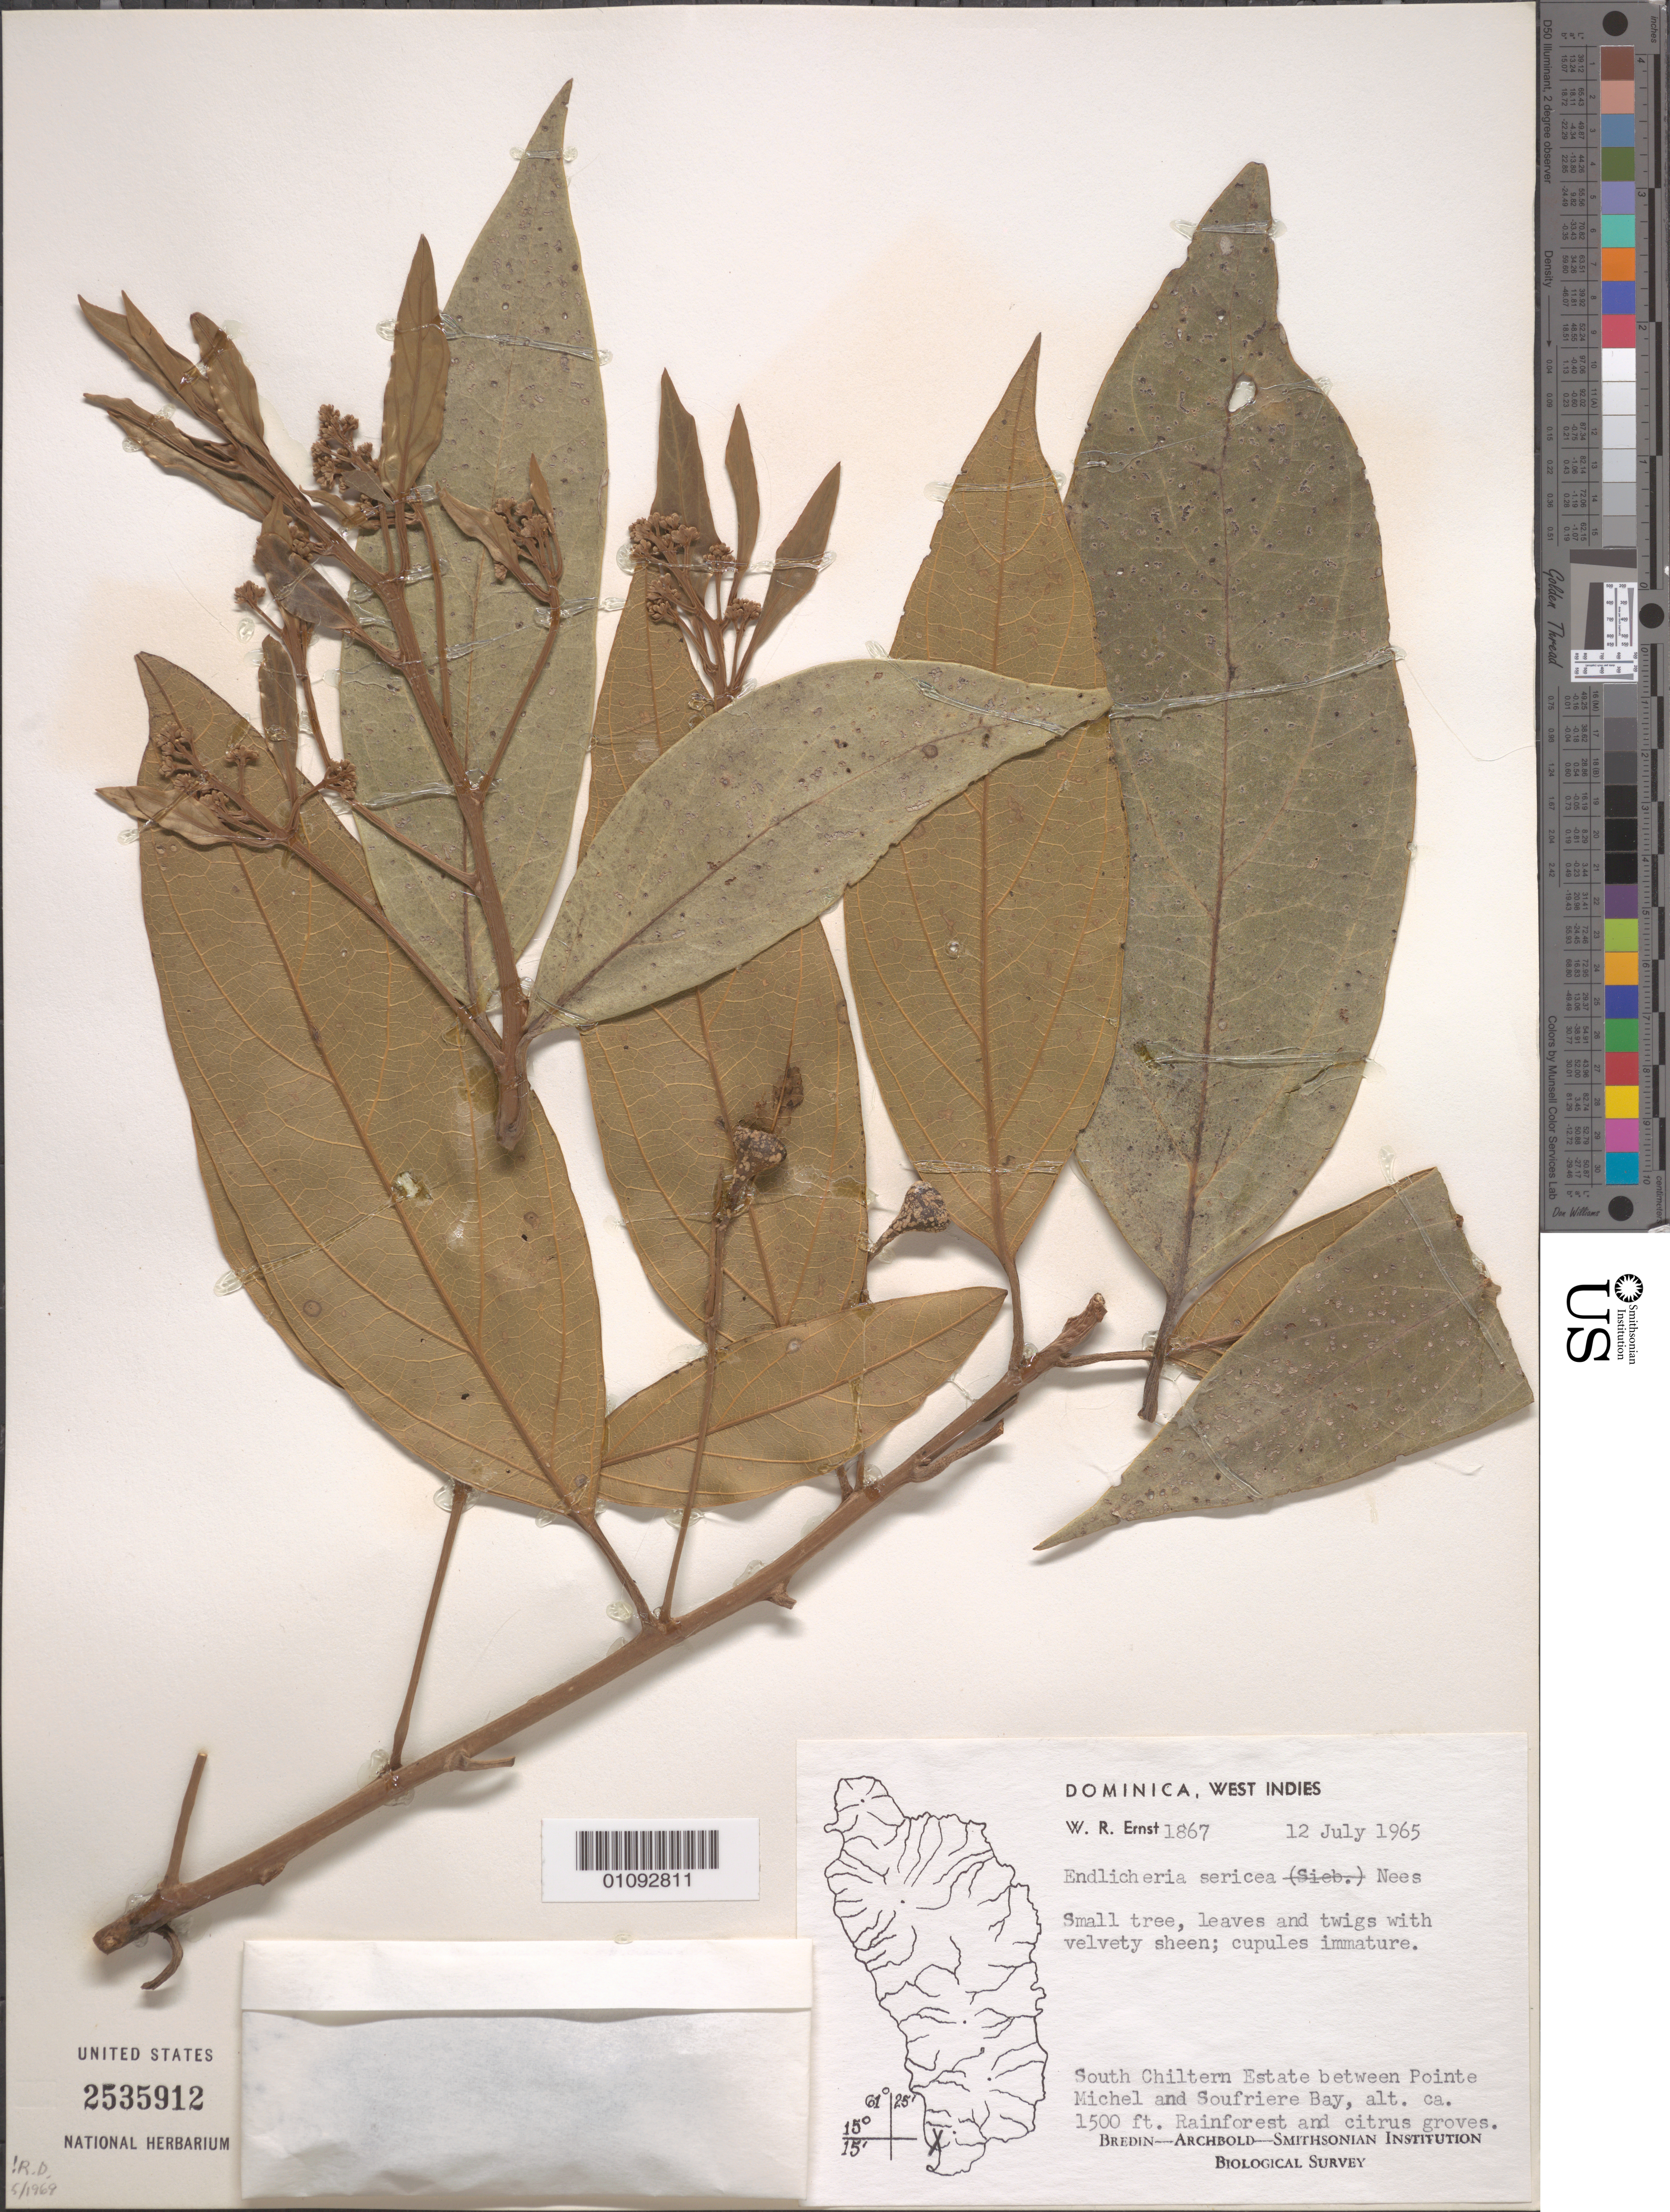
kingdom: Plantae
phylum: Tracheophyta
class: Magnoliopsida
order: Laurales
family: Lauraceae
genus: Endlicheria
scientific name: Endlicheria sericea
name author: Nees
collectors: W. R. Ernst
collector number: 1867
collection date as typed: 12 Jul 1965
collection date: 1965-07-12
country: Dominica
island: Dominica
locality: S Chiltern Estate between Pointe Michel and Soufriere Bay.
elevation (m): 457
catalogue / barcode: US 2535912